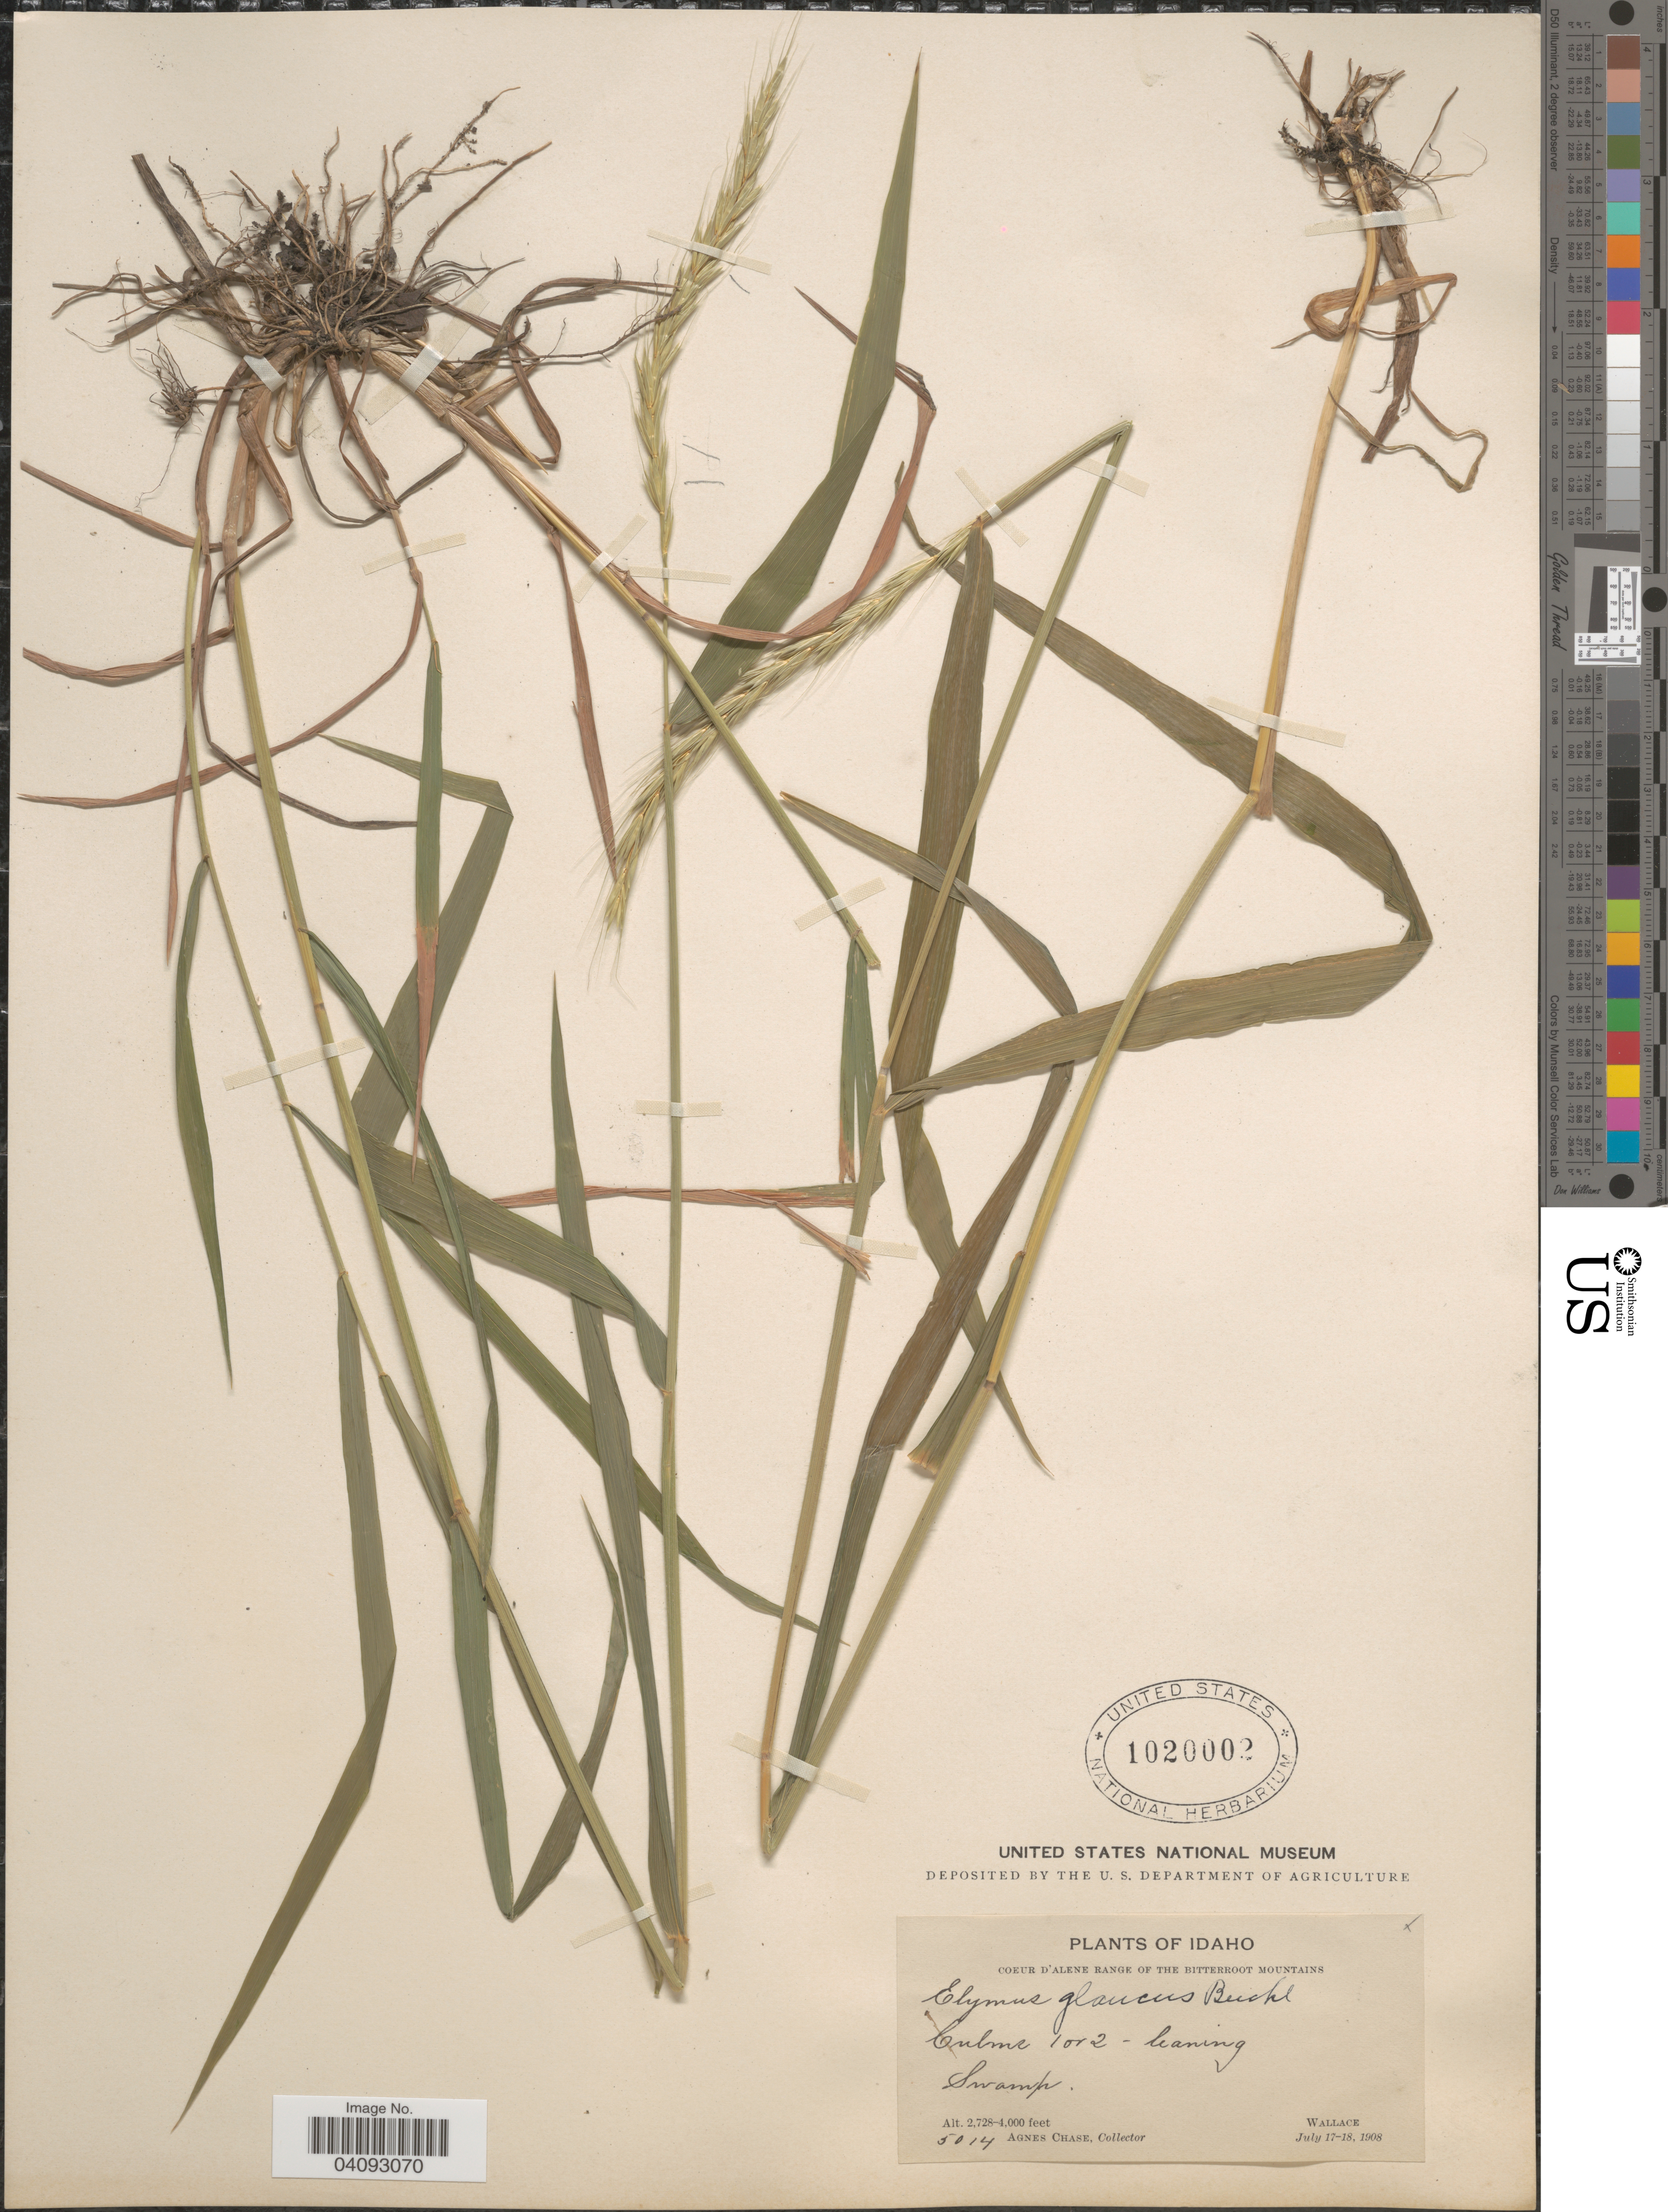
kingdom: Plantae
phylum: Tracheophyta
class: Liliopsida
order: Poales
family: Poaceae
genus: Elymus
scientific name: Elymus glaucus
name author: Buckley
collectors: A. Chase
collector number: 5014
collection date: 1908-07-17/1908-07-18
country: United States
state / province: Idaho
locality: Coeur d'Alene Range of The Bitterroot Mountains. Swamp. Wallace.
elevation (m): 831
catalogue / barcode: US 1020002